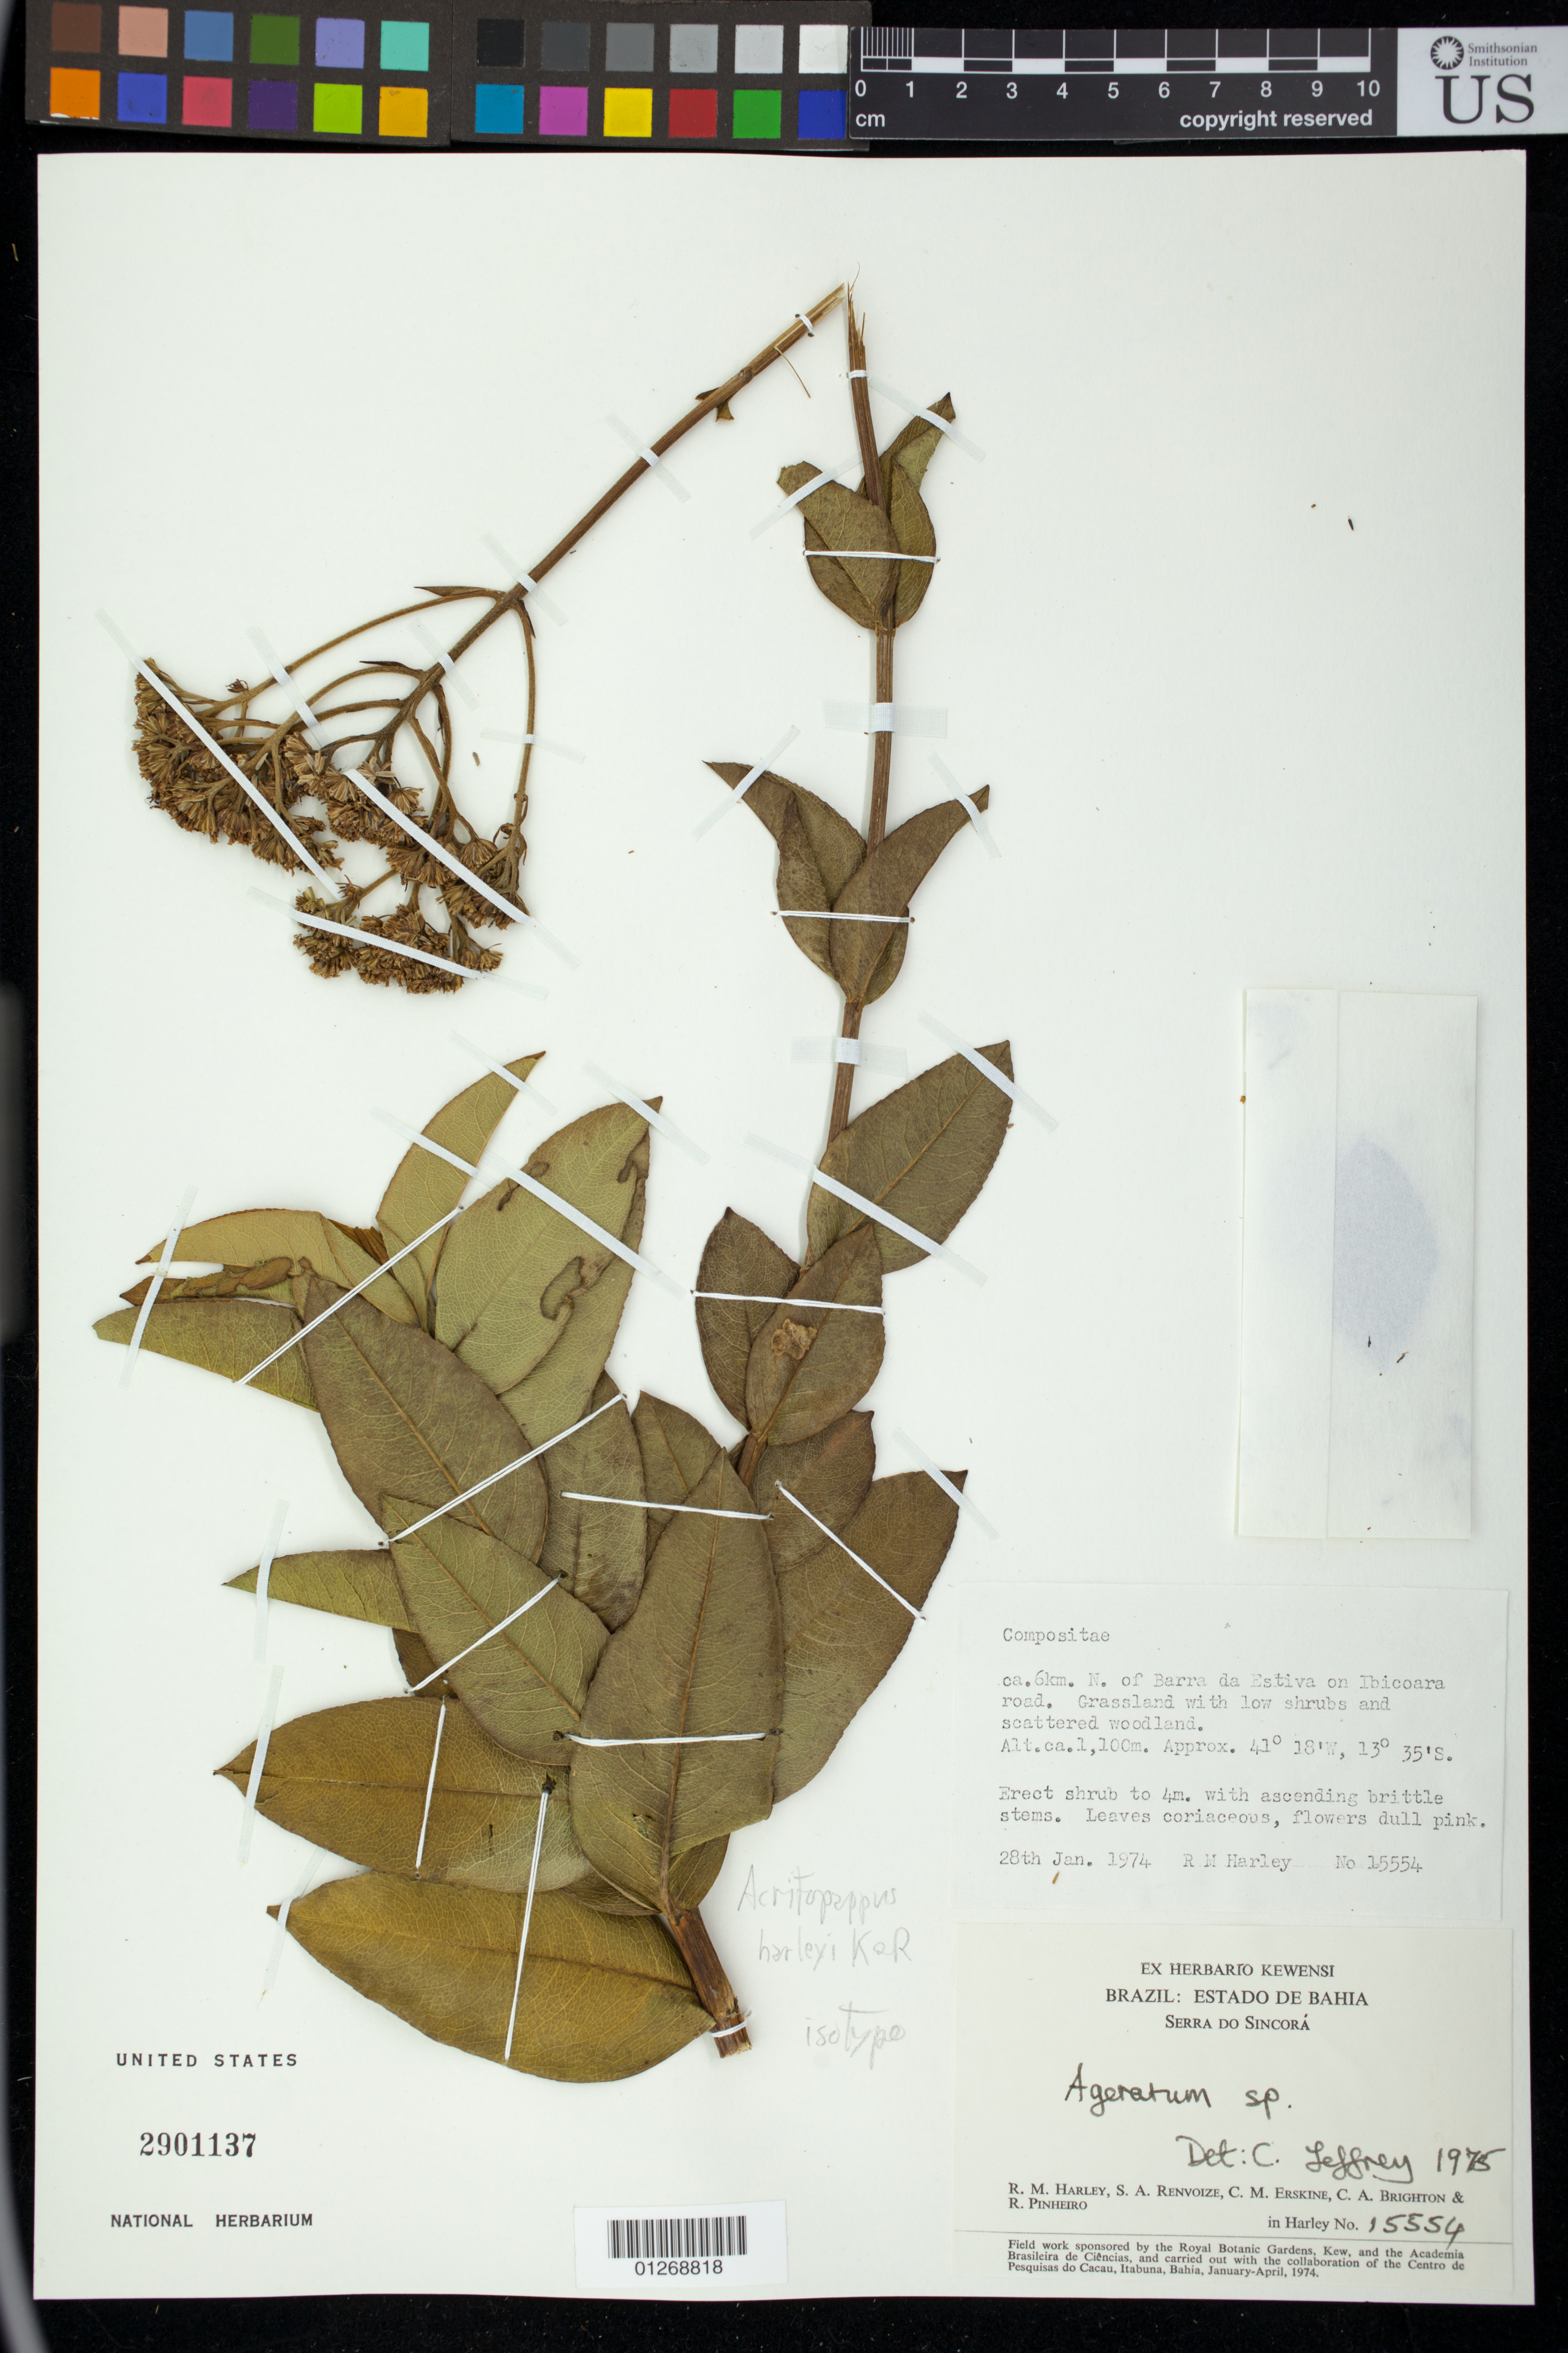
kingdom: Plantae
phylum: Tracheophyta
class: Magnoliopsida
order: Asterales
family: Asteraceae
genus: Acritopappus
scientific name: Acritopappus harleyi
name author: R.M. King & H. Rob.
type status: Isotype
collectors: R. M. Harley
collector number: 15554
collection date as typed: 28 Jan 1974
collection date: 1974-01-28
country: Brazil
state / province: Bahia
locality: Ca. 6 km. N of Barra da Estiva on Ibicoara road.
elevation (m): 1100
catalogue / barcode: US 2901137